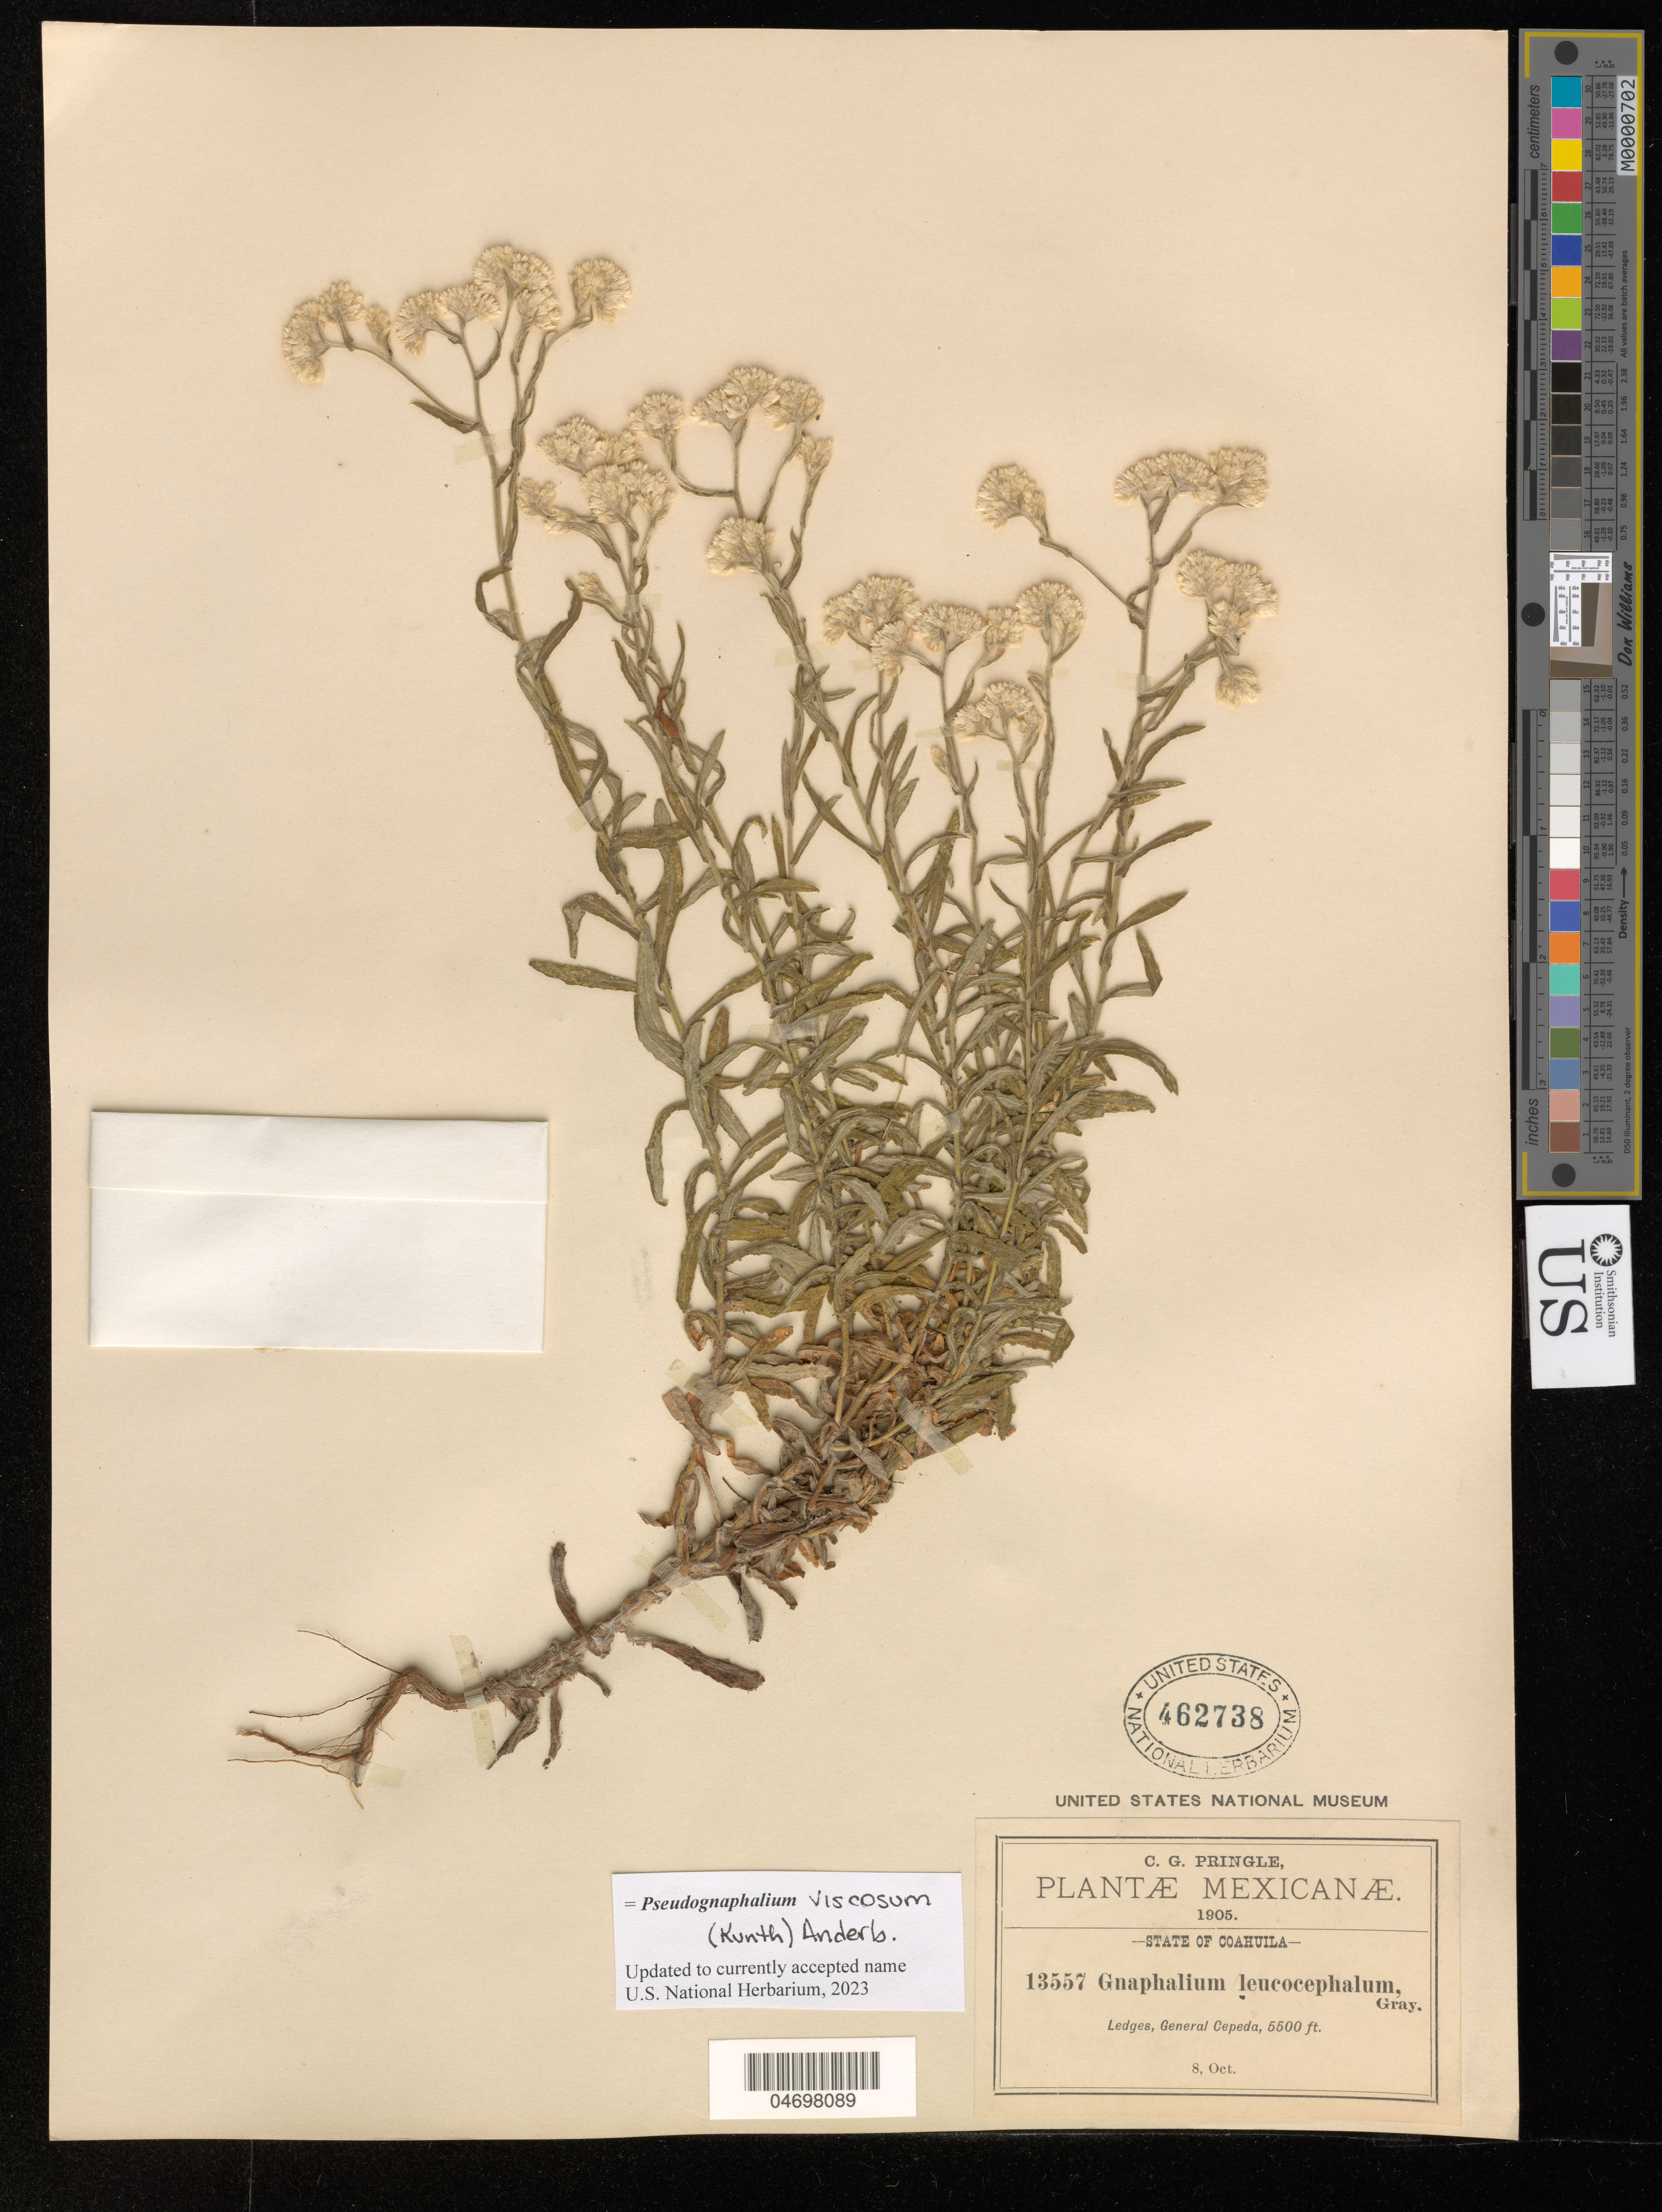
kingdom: Plantae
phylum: Tracheophyta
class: Magnoliopsida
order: Asterales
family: Asteraceae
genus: Pseudognaphalium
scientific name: Pseudognaphalium viscosum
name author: (Kunth) Anderb.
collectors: C. G. Pringle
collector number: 13557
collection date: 1905-10-08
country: Mexico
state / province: Coahuila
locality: General Cepeda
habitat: Ledges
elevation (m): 1676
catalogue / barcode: US 462738